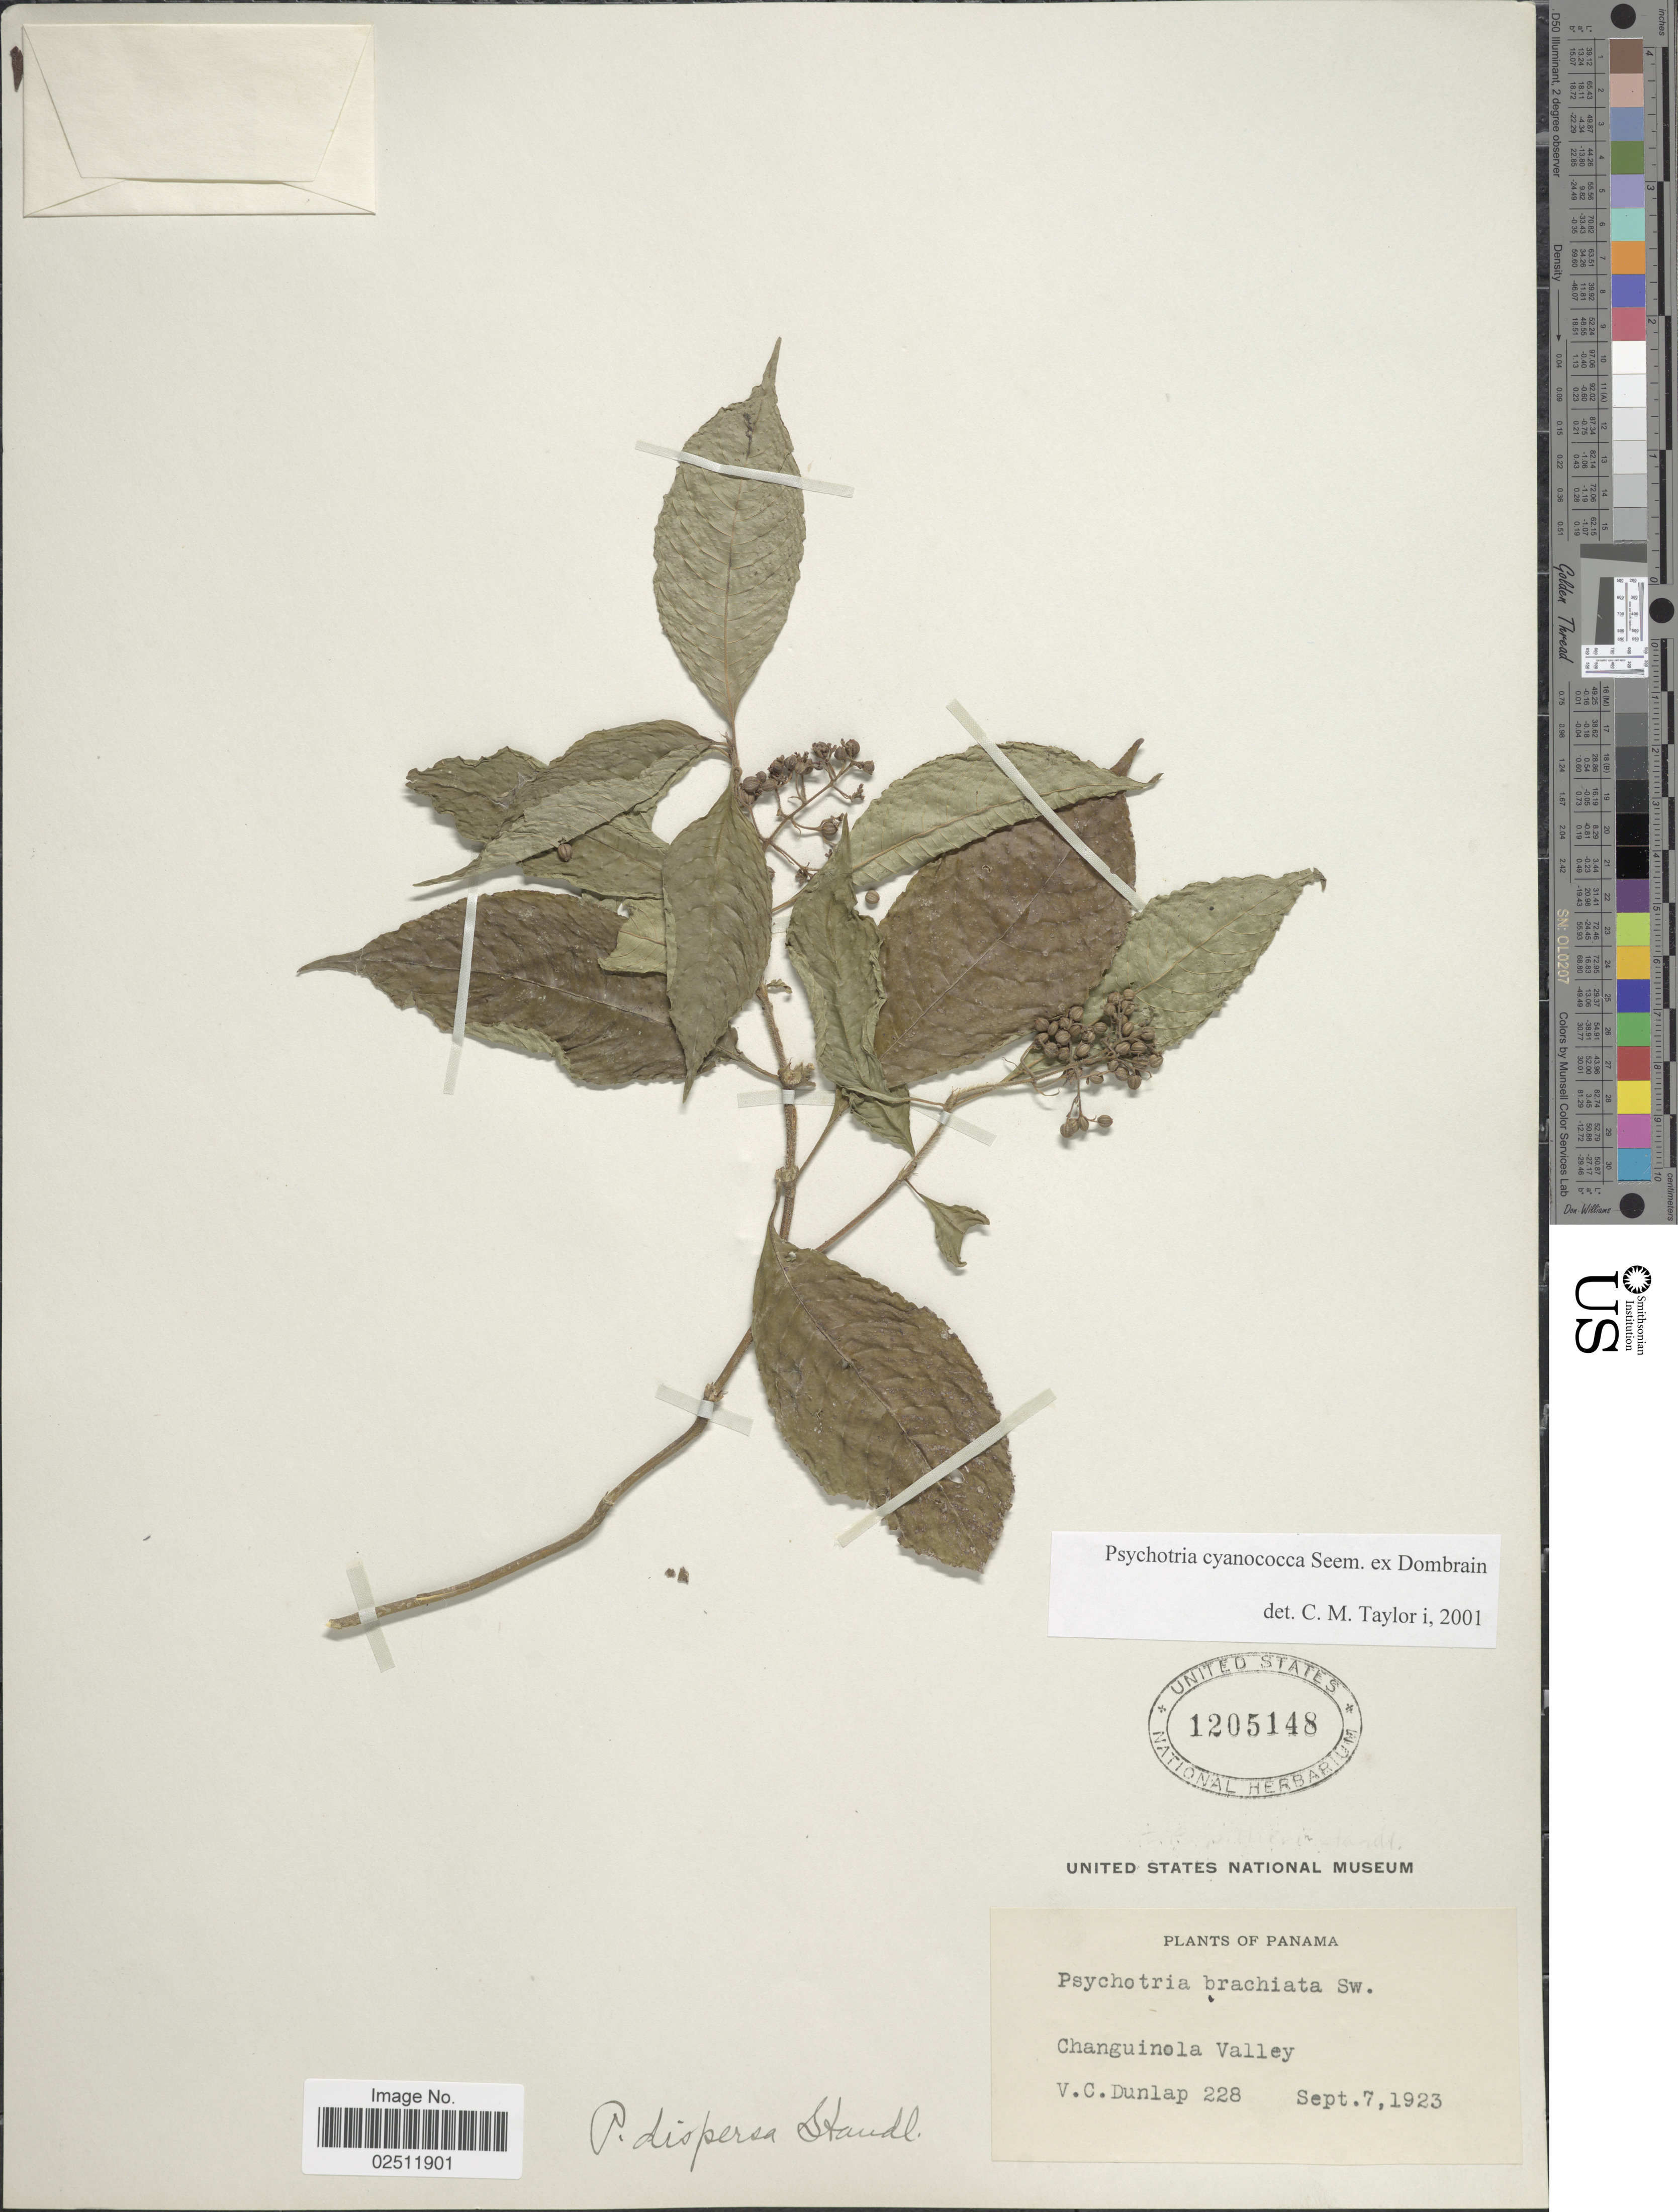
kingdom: Plantae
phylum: Tracheophyta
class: Magnoliopsida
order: Gentianales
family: Rubiaceae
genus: Psychotria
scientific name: Psychotria cyanococca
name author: Seem. ex Dombrain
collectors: V. C. Dunlap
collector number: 228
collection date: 1923-09-07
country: Panama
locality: Changuinola Valley.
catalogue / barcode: US 1205148